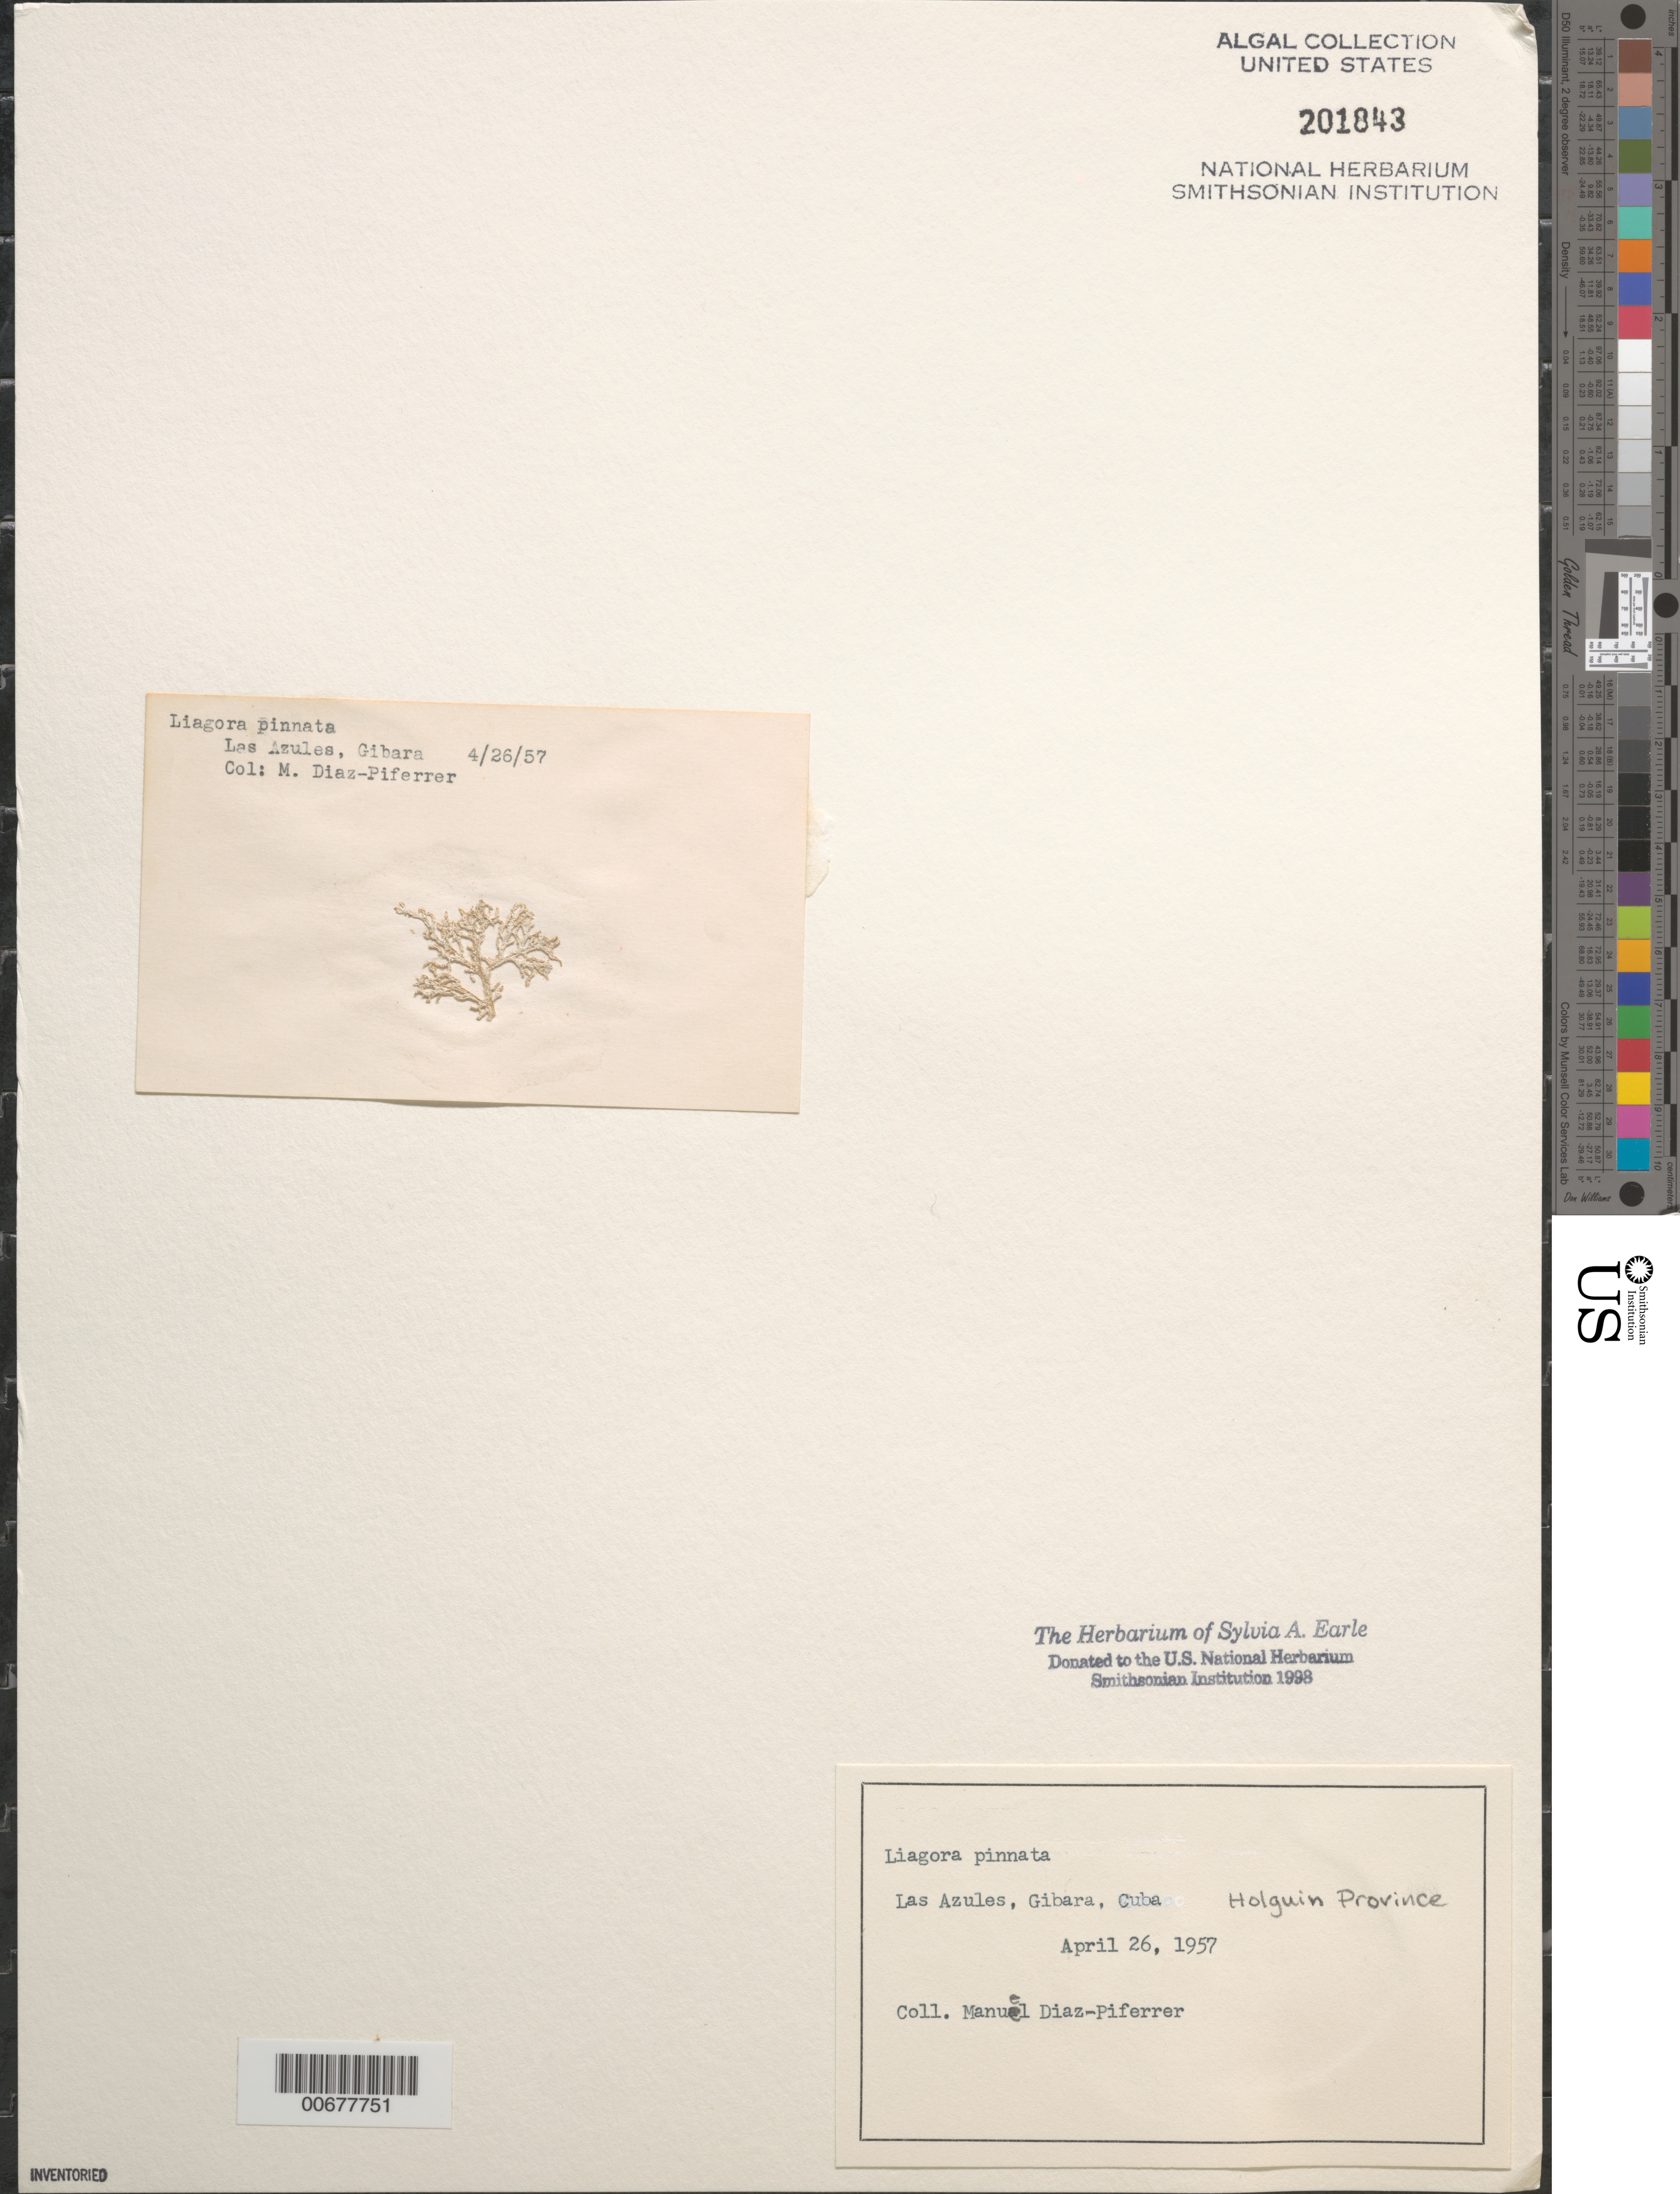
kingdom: Plantae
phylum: Rhodophyta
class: Florideophyceae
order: Nemaliales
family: Liagoraceae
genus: Liagora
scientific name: Liagora pinnata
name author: Harv.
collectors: M. Diaz-Piferrer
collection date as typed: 26 Apr 1957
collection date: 1957-04-26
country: Cuba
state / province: Holguín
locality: Las Azules, Gibara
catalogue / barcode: US 201843